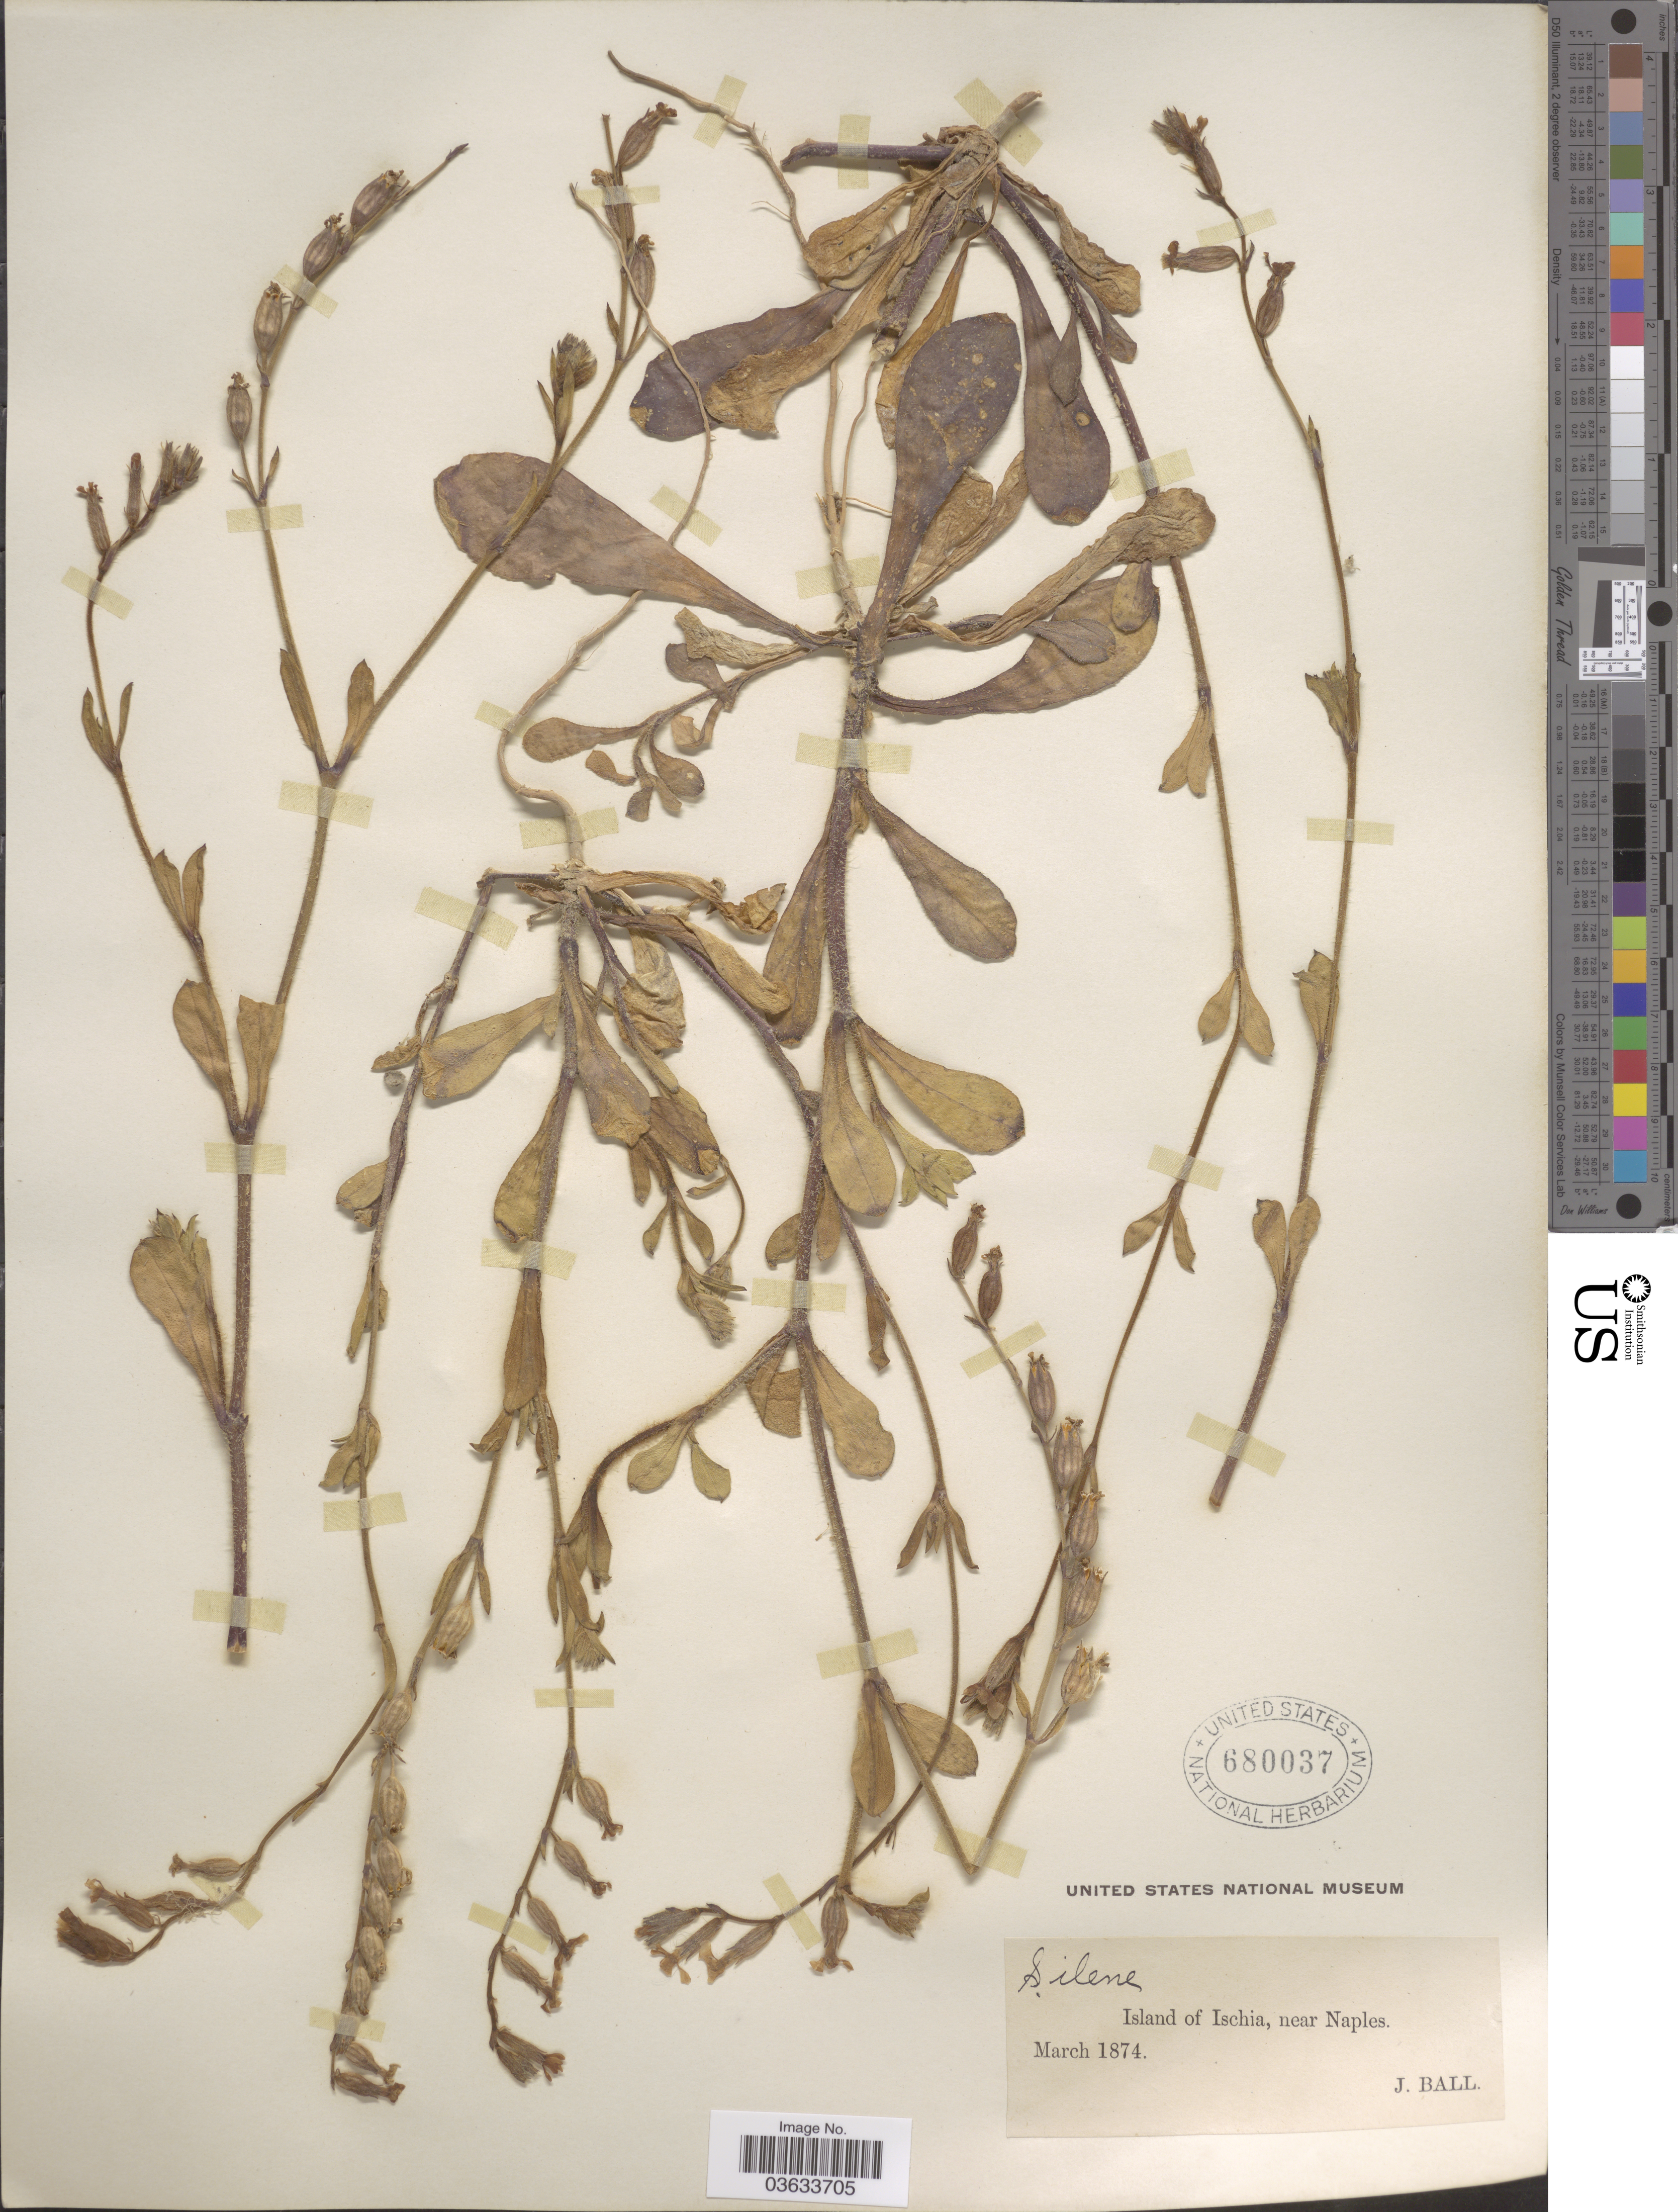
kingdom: Plantae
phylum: Tracheophyta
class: Magnoliopsida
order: Caryophyllales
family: Caryophyllaceae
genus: Silene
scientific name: Silene sp.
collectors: J. Ball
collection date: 1874-03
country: Italy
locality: Island of Ischia, near Naples.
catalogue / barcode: US 680037